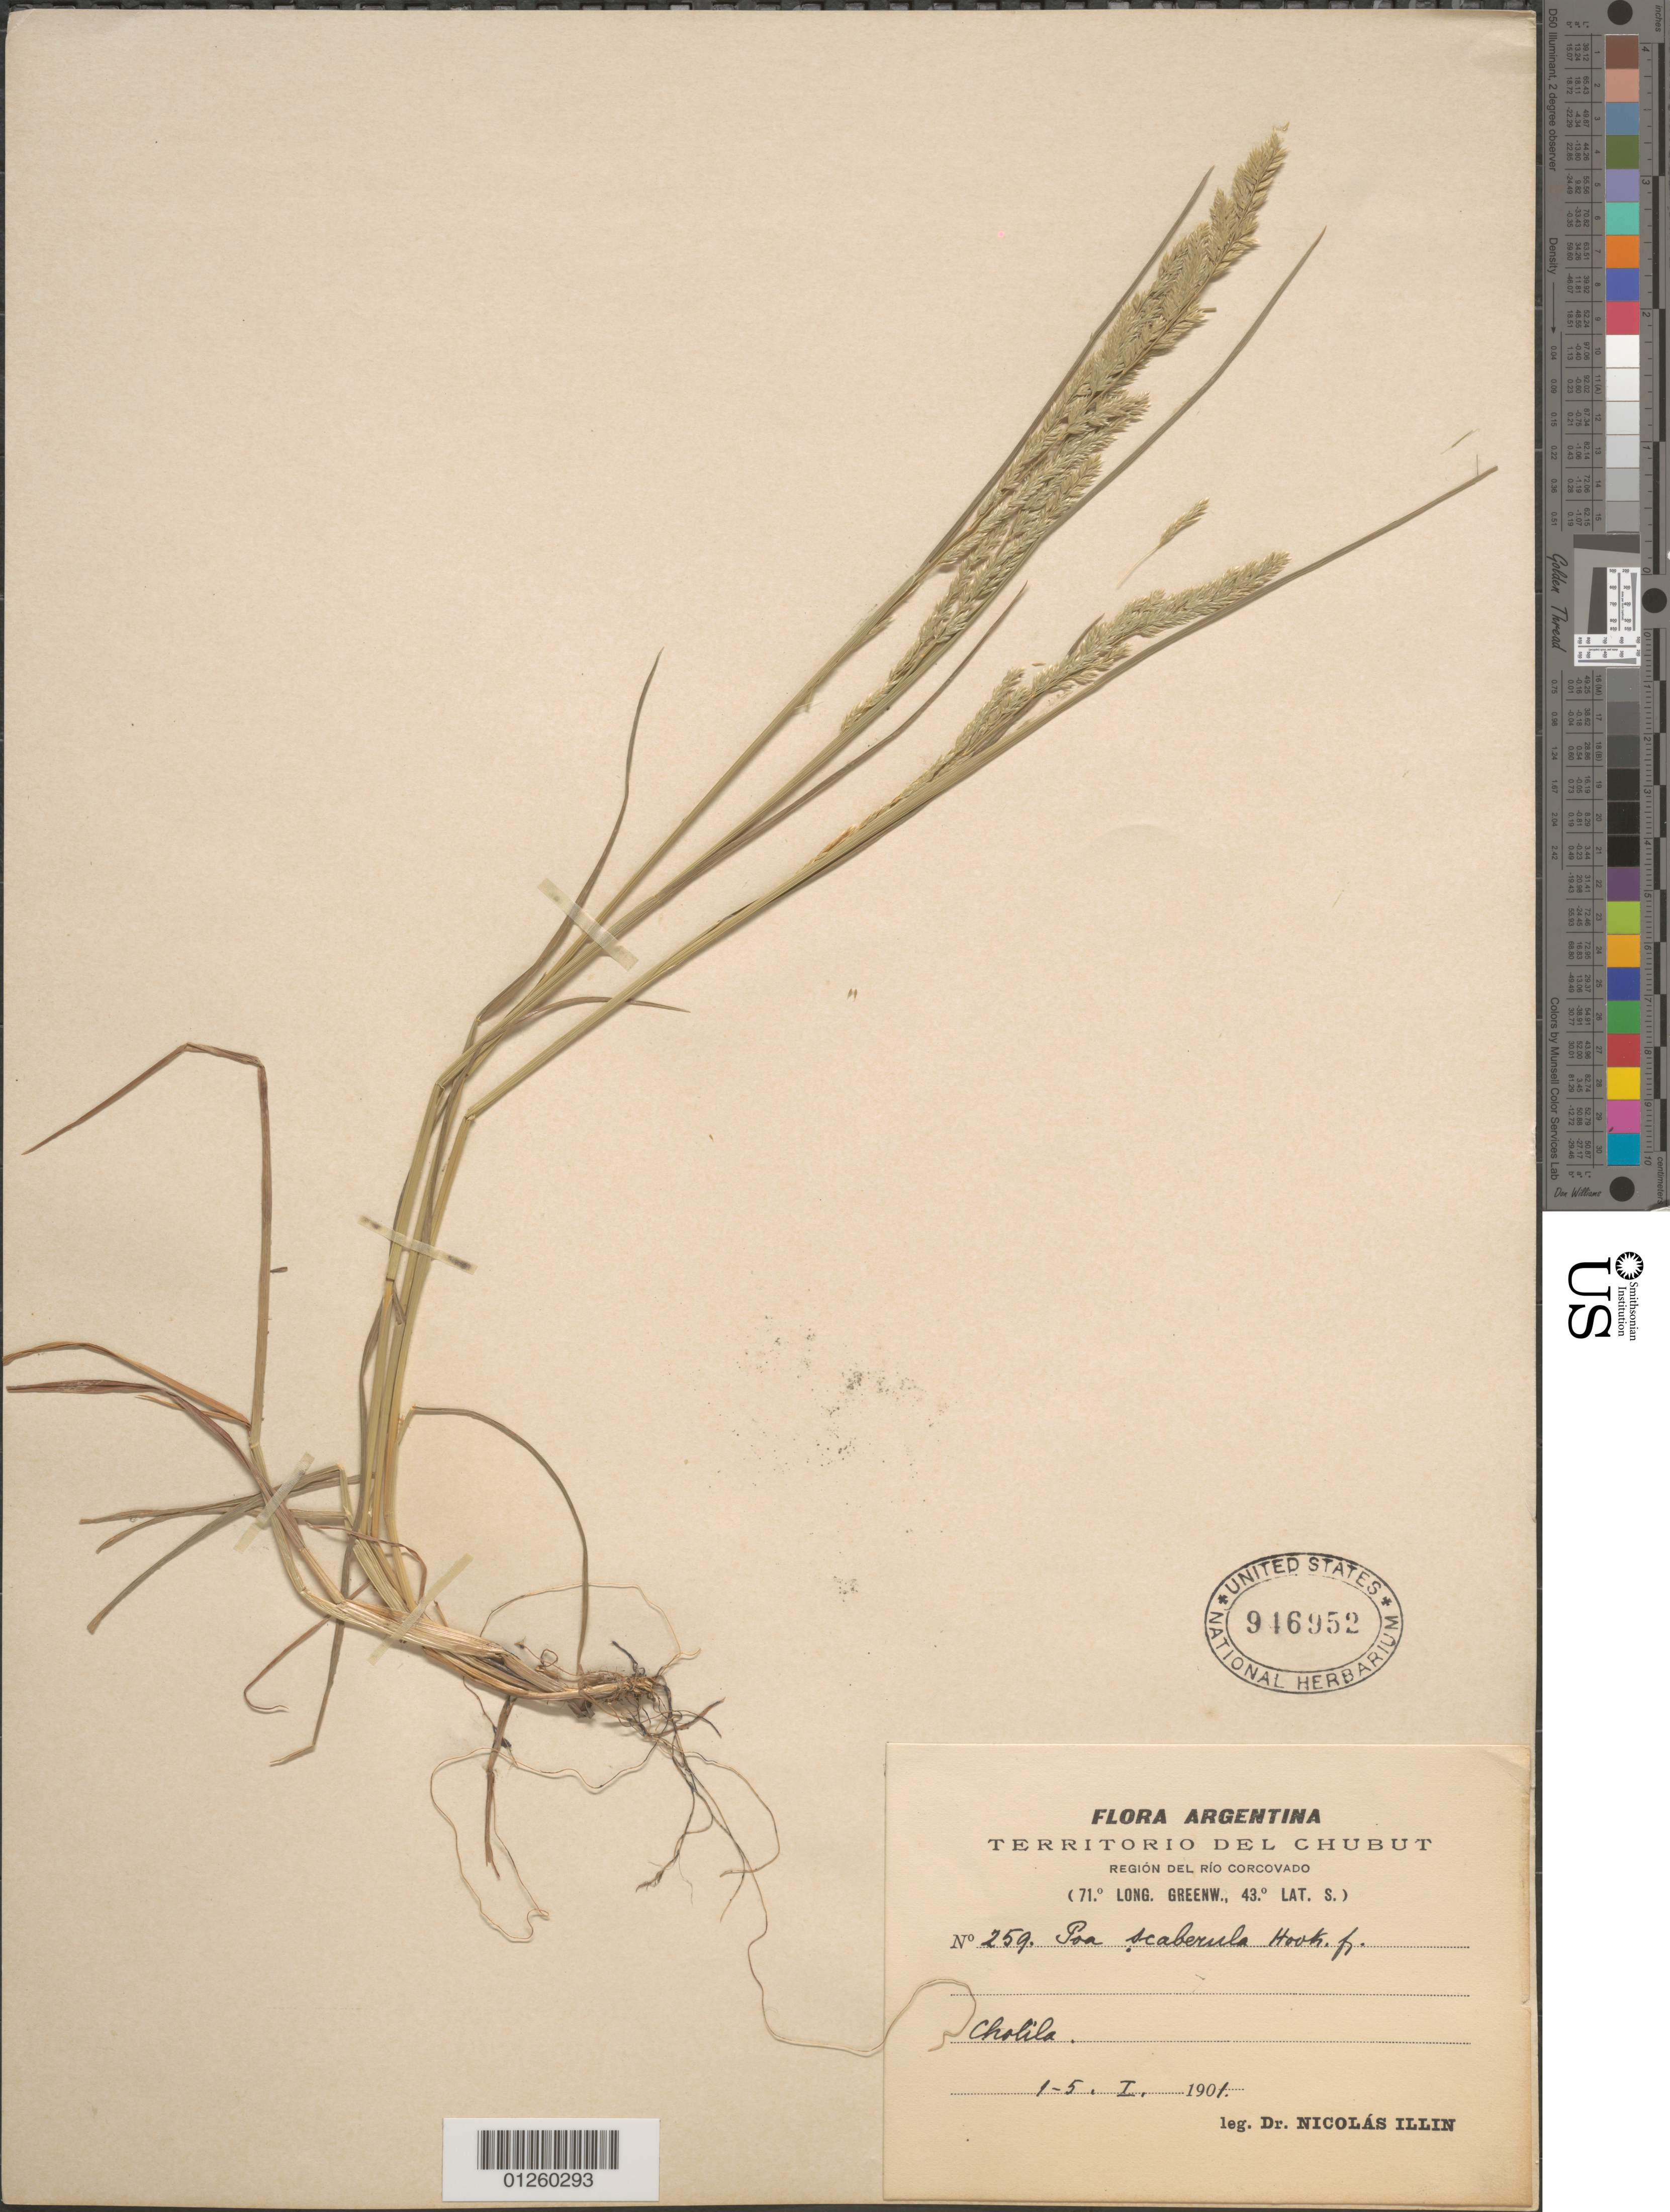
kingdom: Plantae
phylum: Tracheophyta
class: Liliopsida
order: Poales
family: Poaceae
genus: Poa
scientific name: Poa scaberula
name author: Hook. f.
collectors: N. Illin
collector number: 259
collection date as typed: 1-5. I. 1901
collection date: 1901-01-01/1901-01-05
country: Argentina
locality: Cholila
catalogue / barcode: US 916952